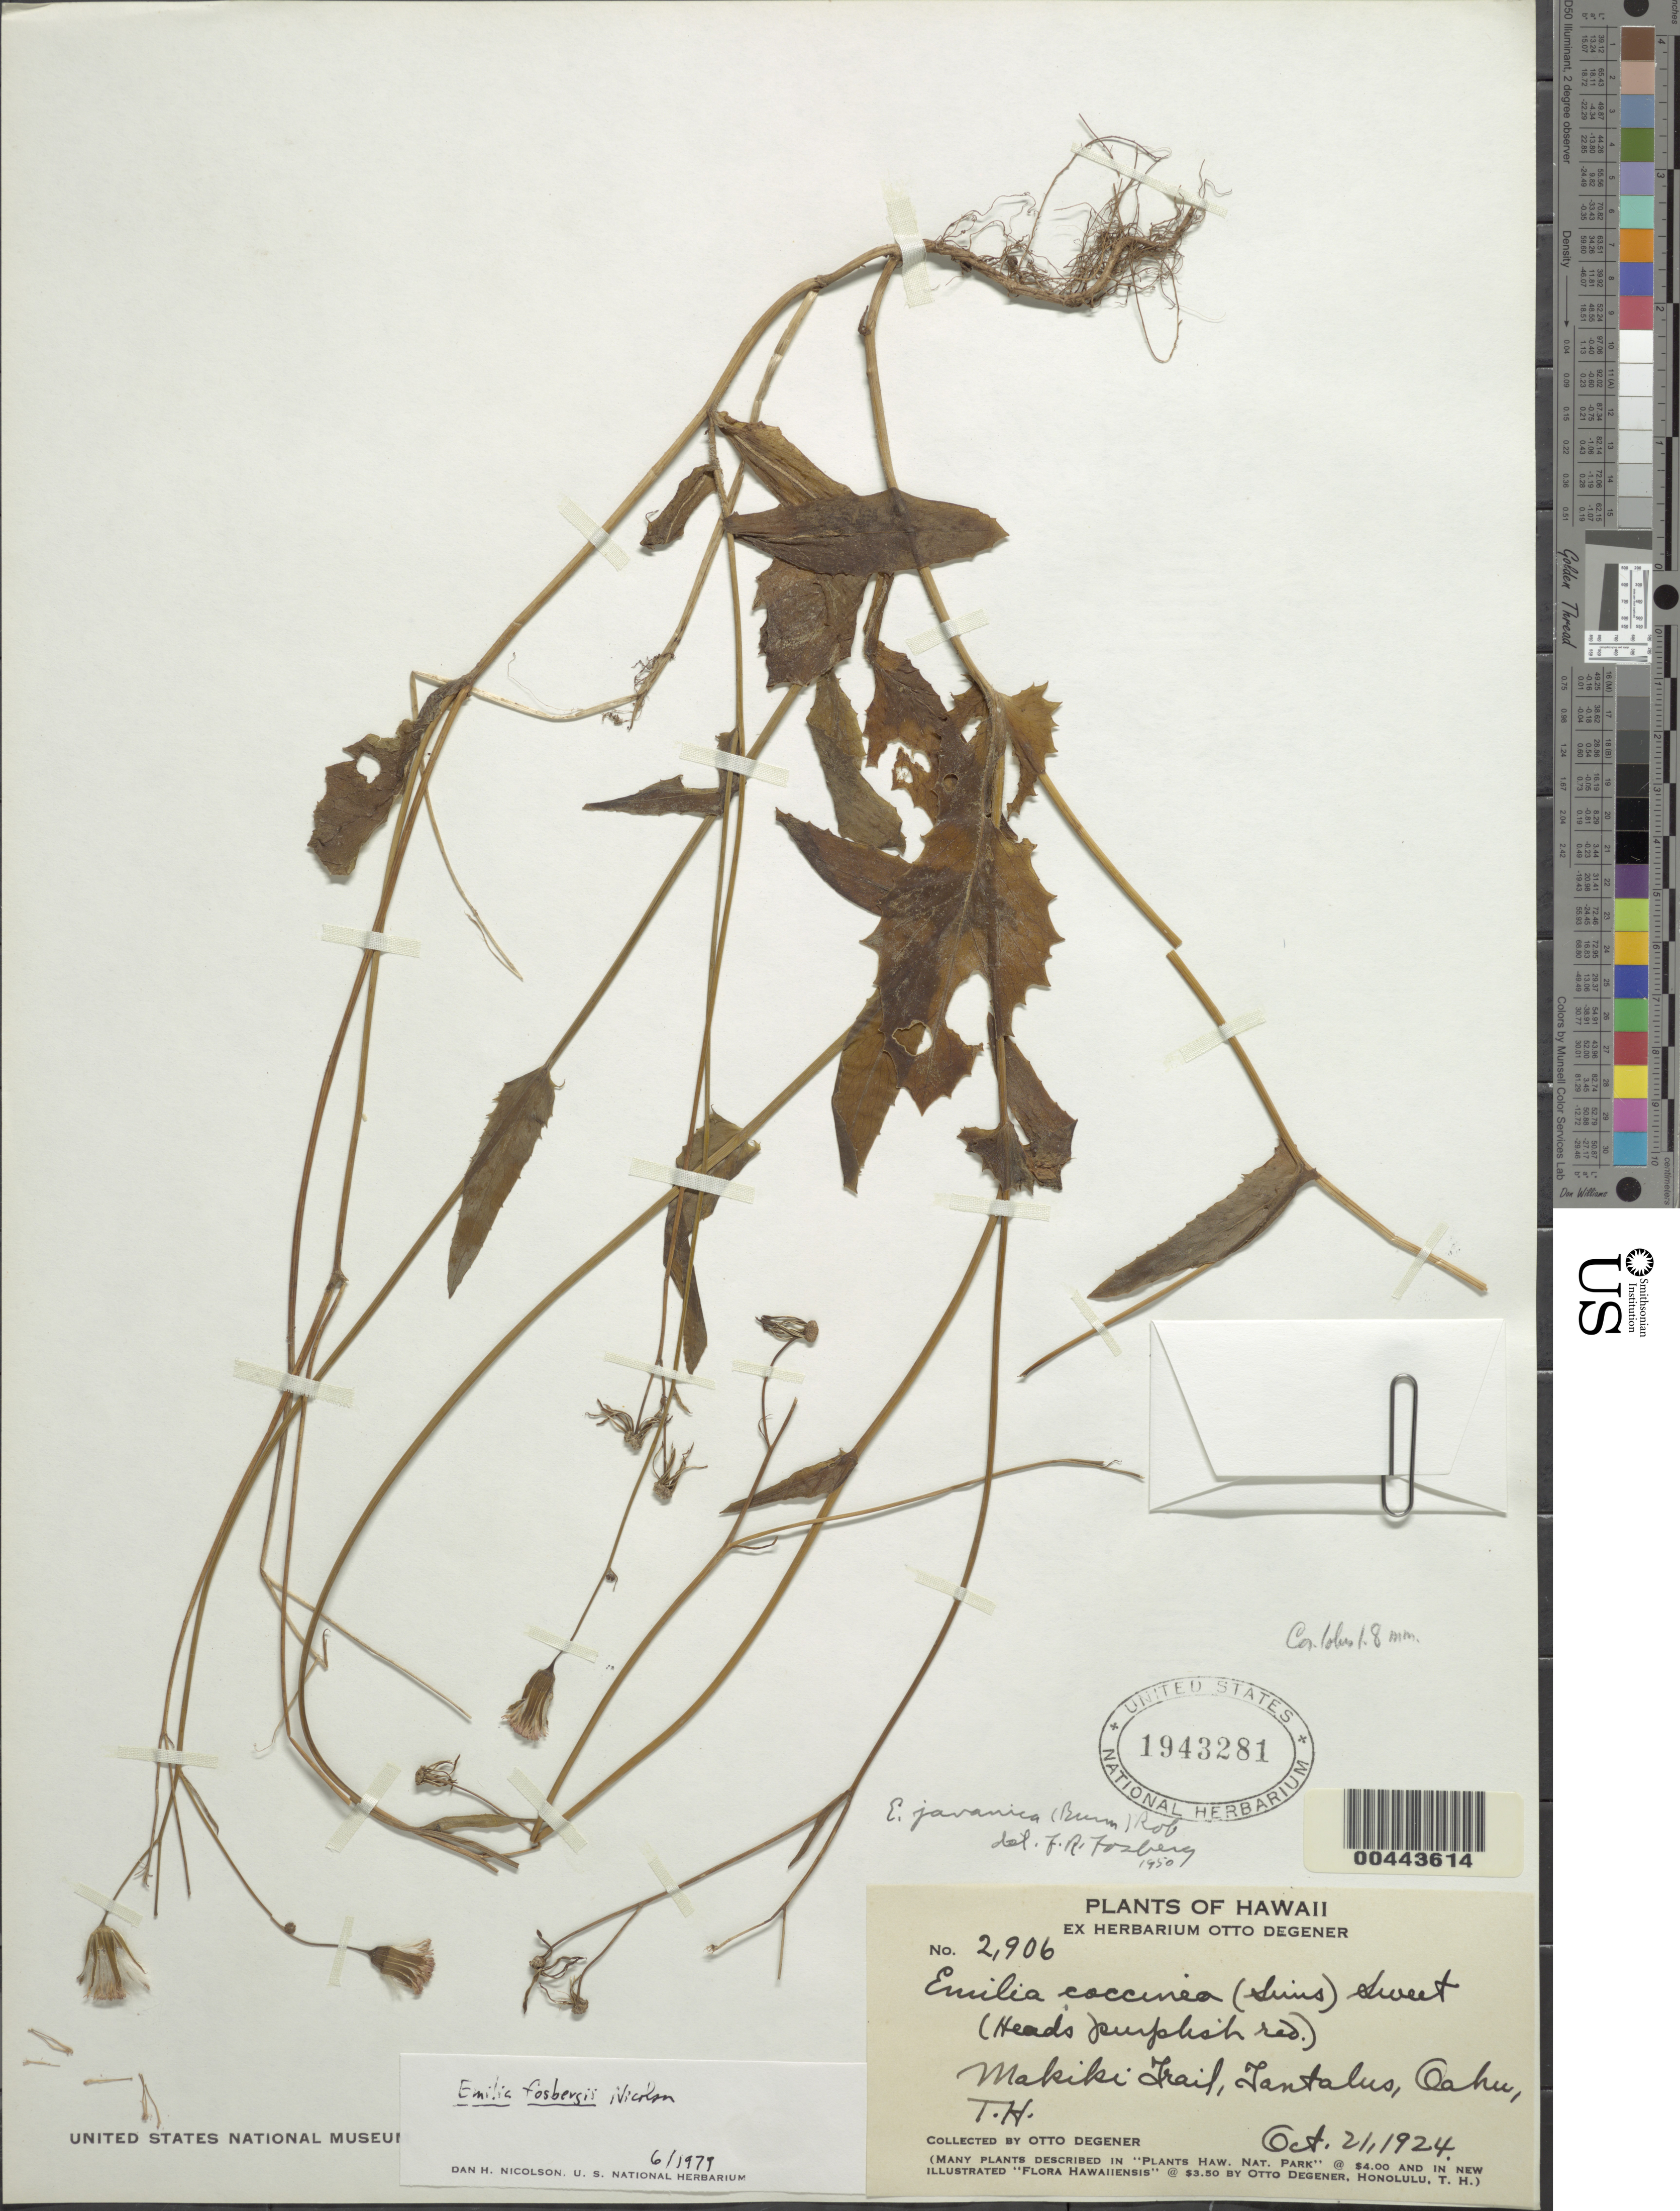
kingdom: Plantae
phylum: Tracheophyta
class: Magnoliopsida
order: Asterales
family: Asteraceae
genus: Emilia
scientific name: Emilia fosbergii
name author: Nicolson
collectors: O. Degener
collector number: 2906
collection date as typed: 21 Oct 1924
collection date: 1924-10-21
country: United States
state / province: Hawaii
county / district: Honolulu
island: Oahu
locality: Makiki Trail, Tantalus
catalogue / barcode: US 1943281